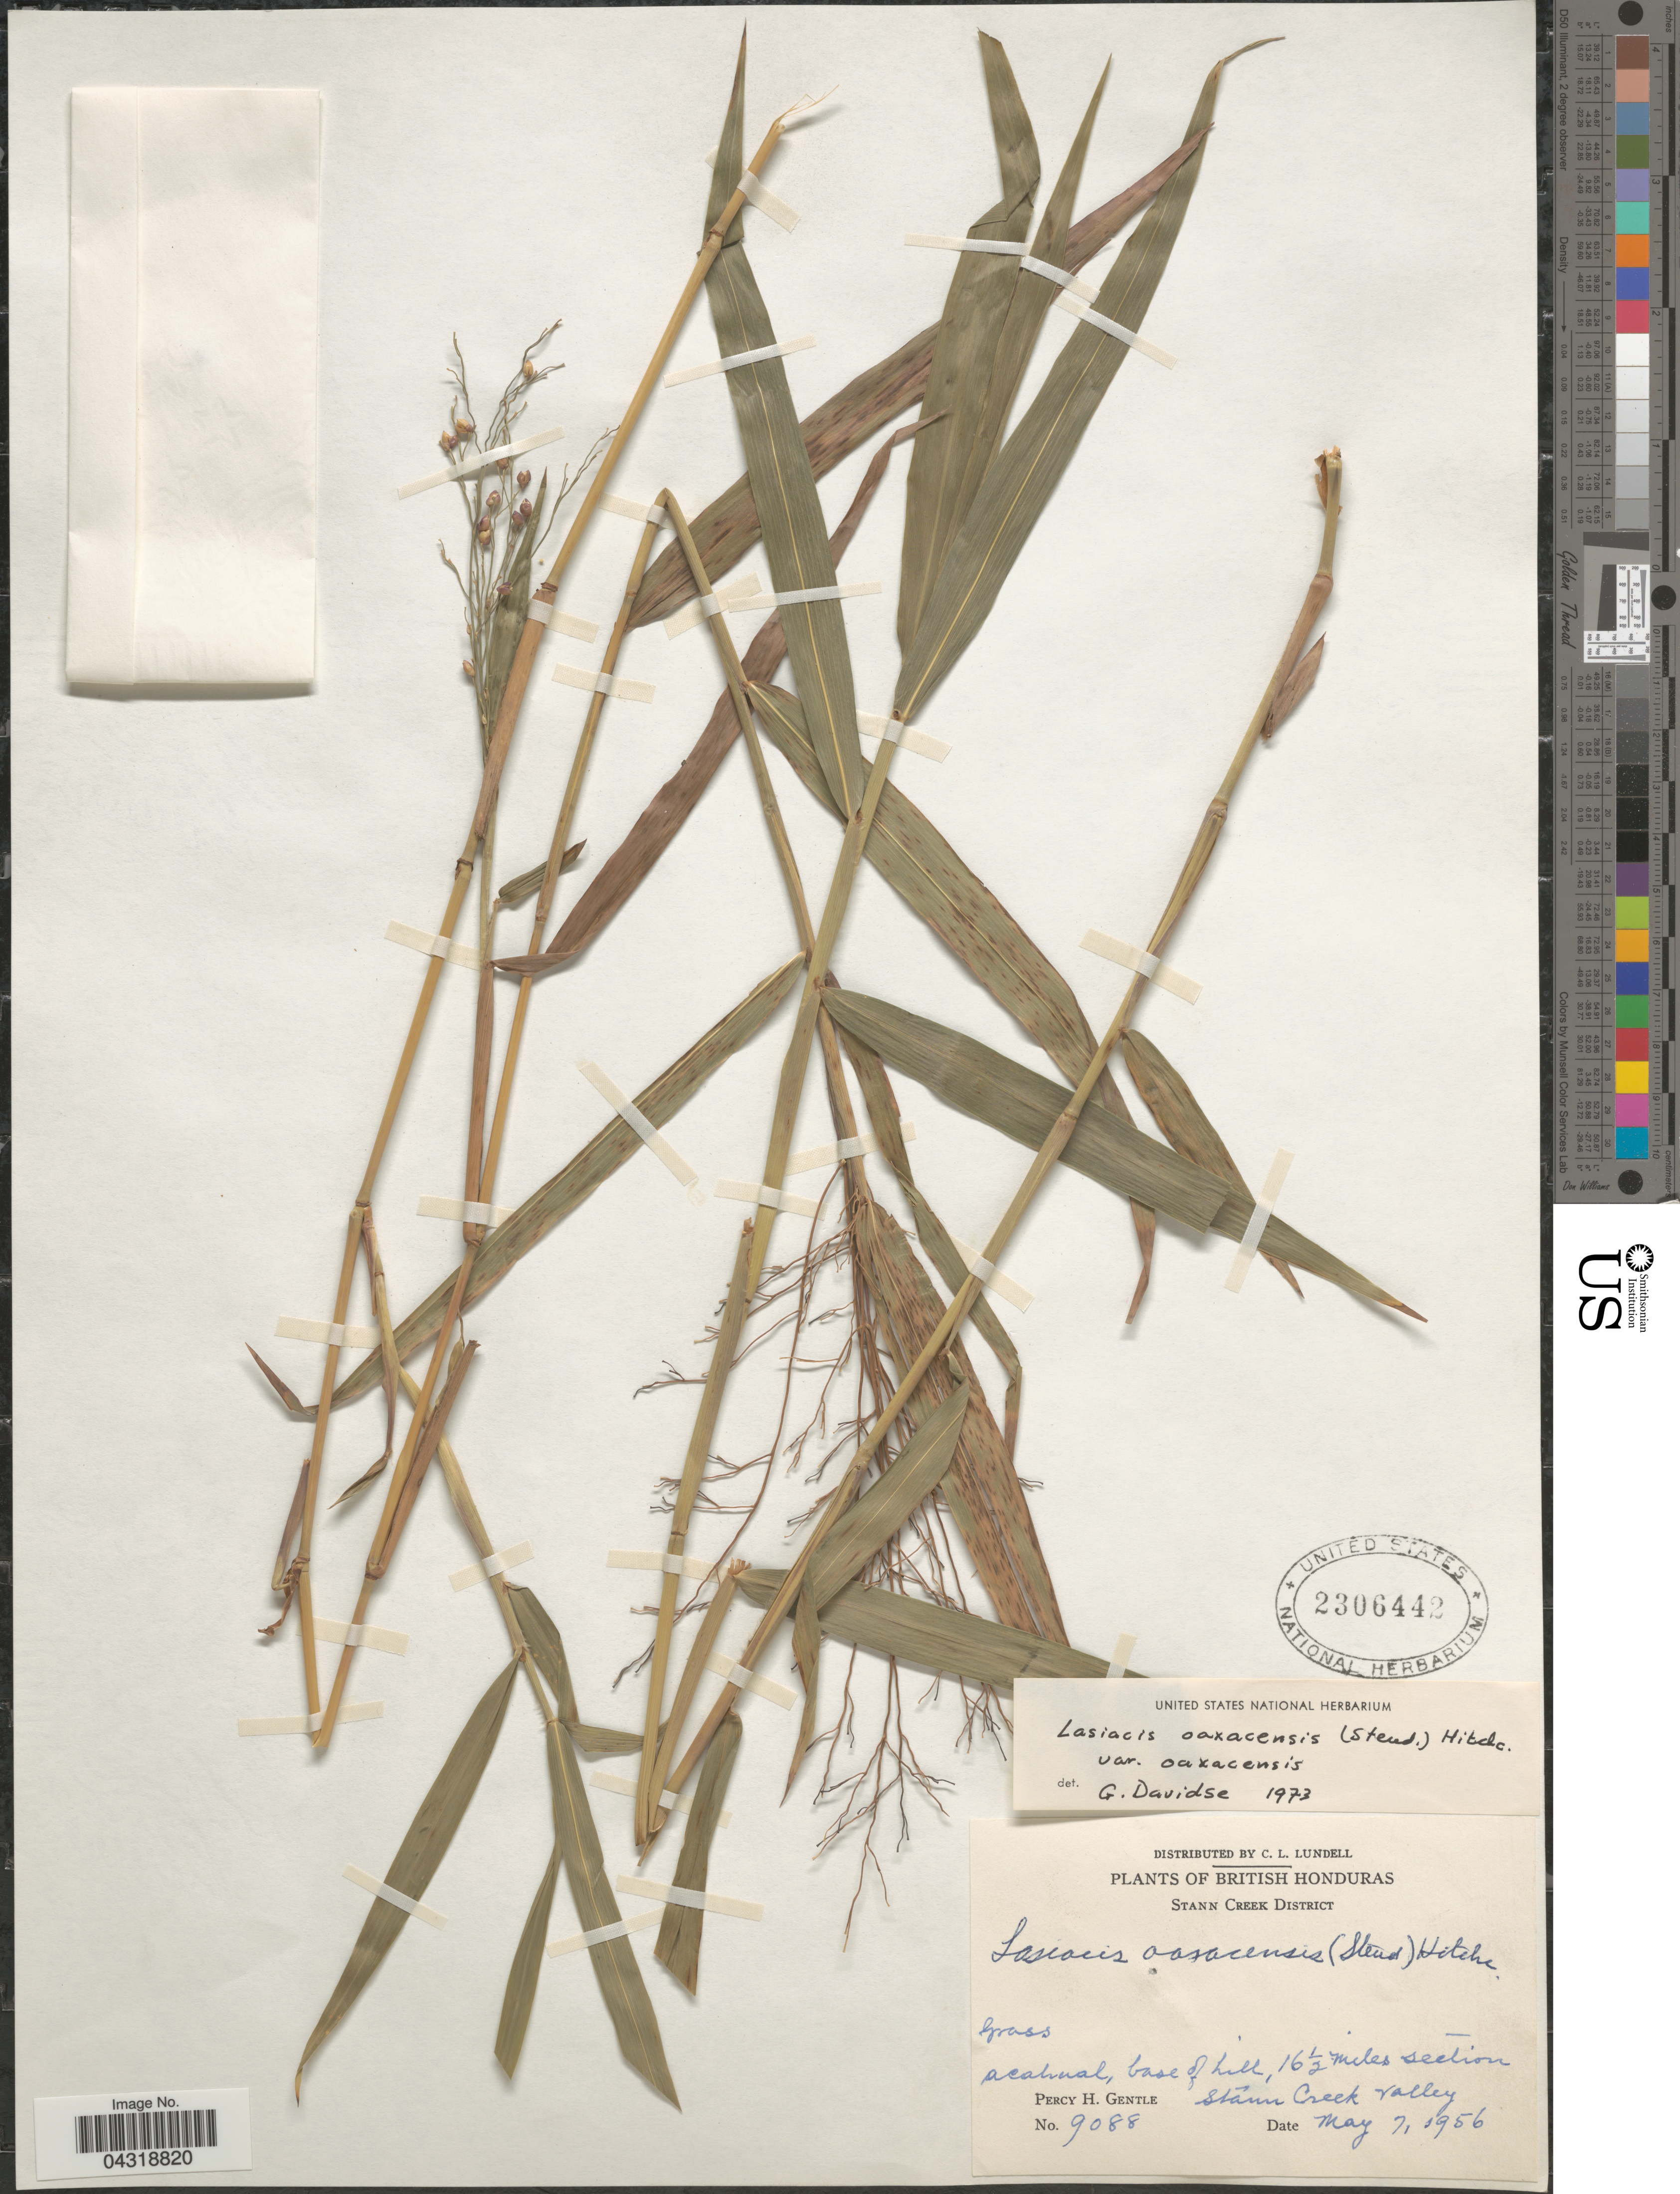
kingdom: Plantae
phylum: Tracheophyta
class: Liliopsida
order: Poales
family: Poaceae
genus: Lasiacis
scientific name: Lasiacis oaxacensis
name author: (Steud.) Hitchc.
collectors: P. H. Gentle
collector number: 9088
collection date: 1956-05-07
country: Belize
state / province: Stann Creek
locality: British Honduras. Stann Creek District. Base of hill, 16½ miles section Stann Creek Valley.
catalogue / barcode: US 2306442